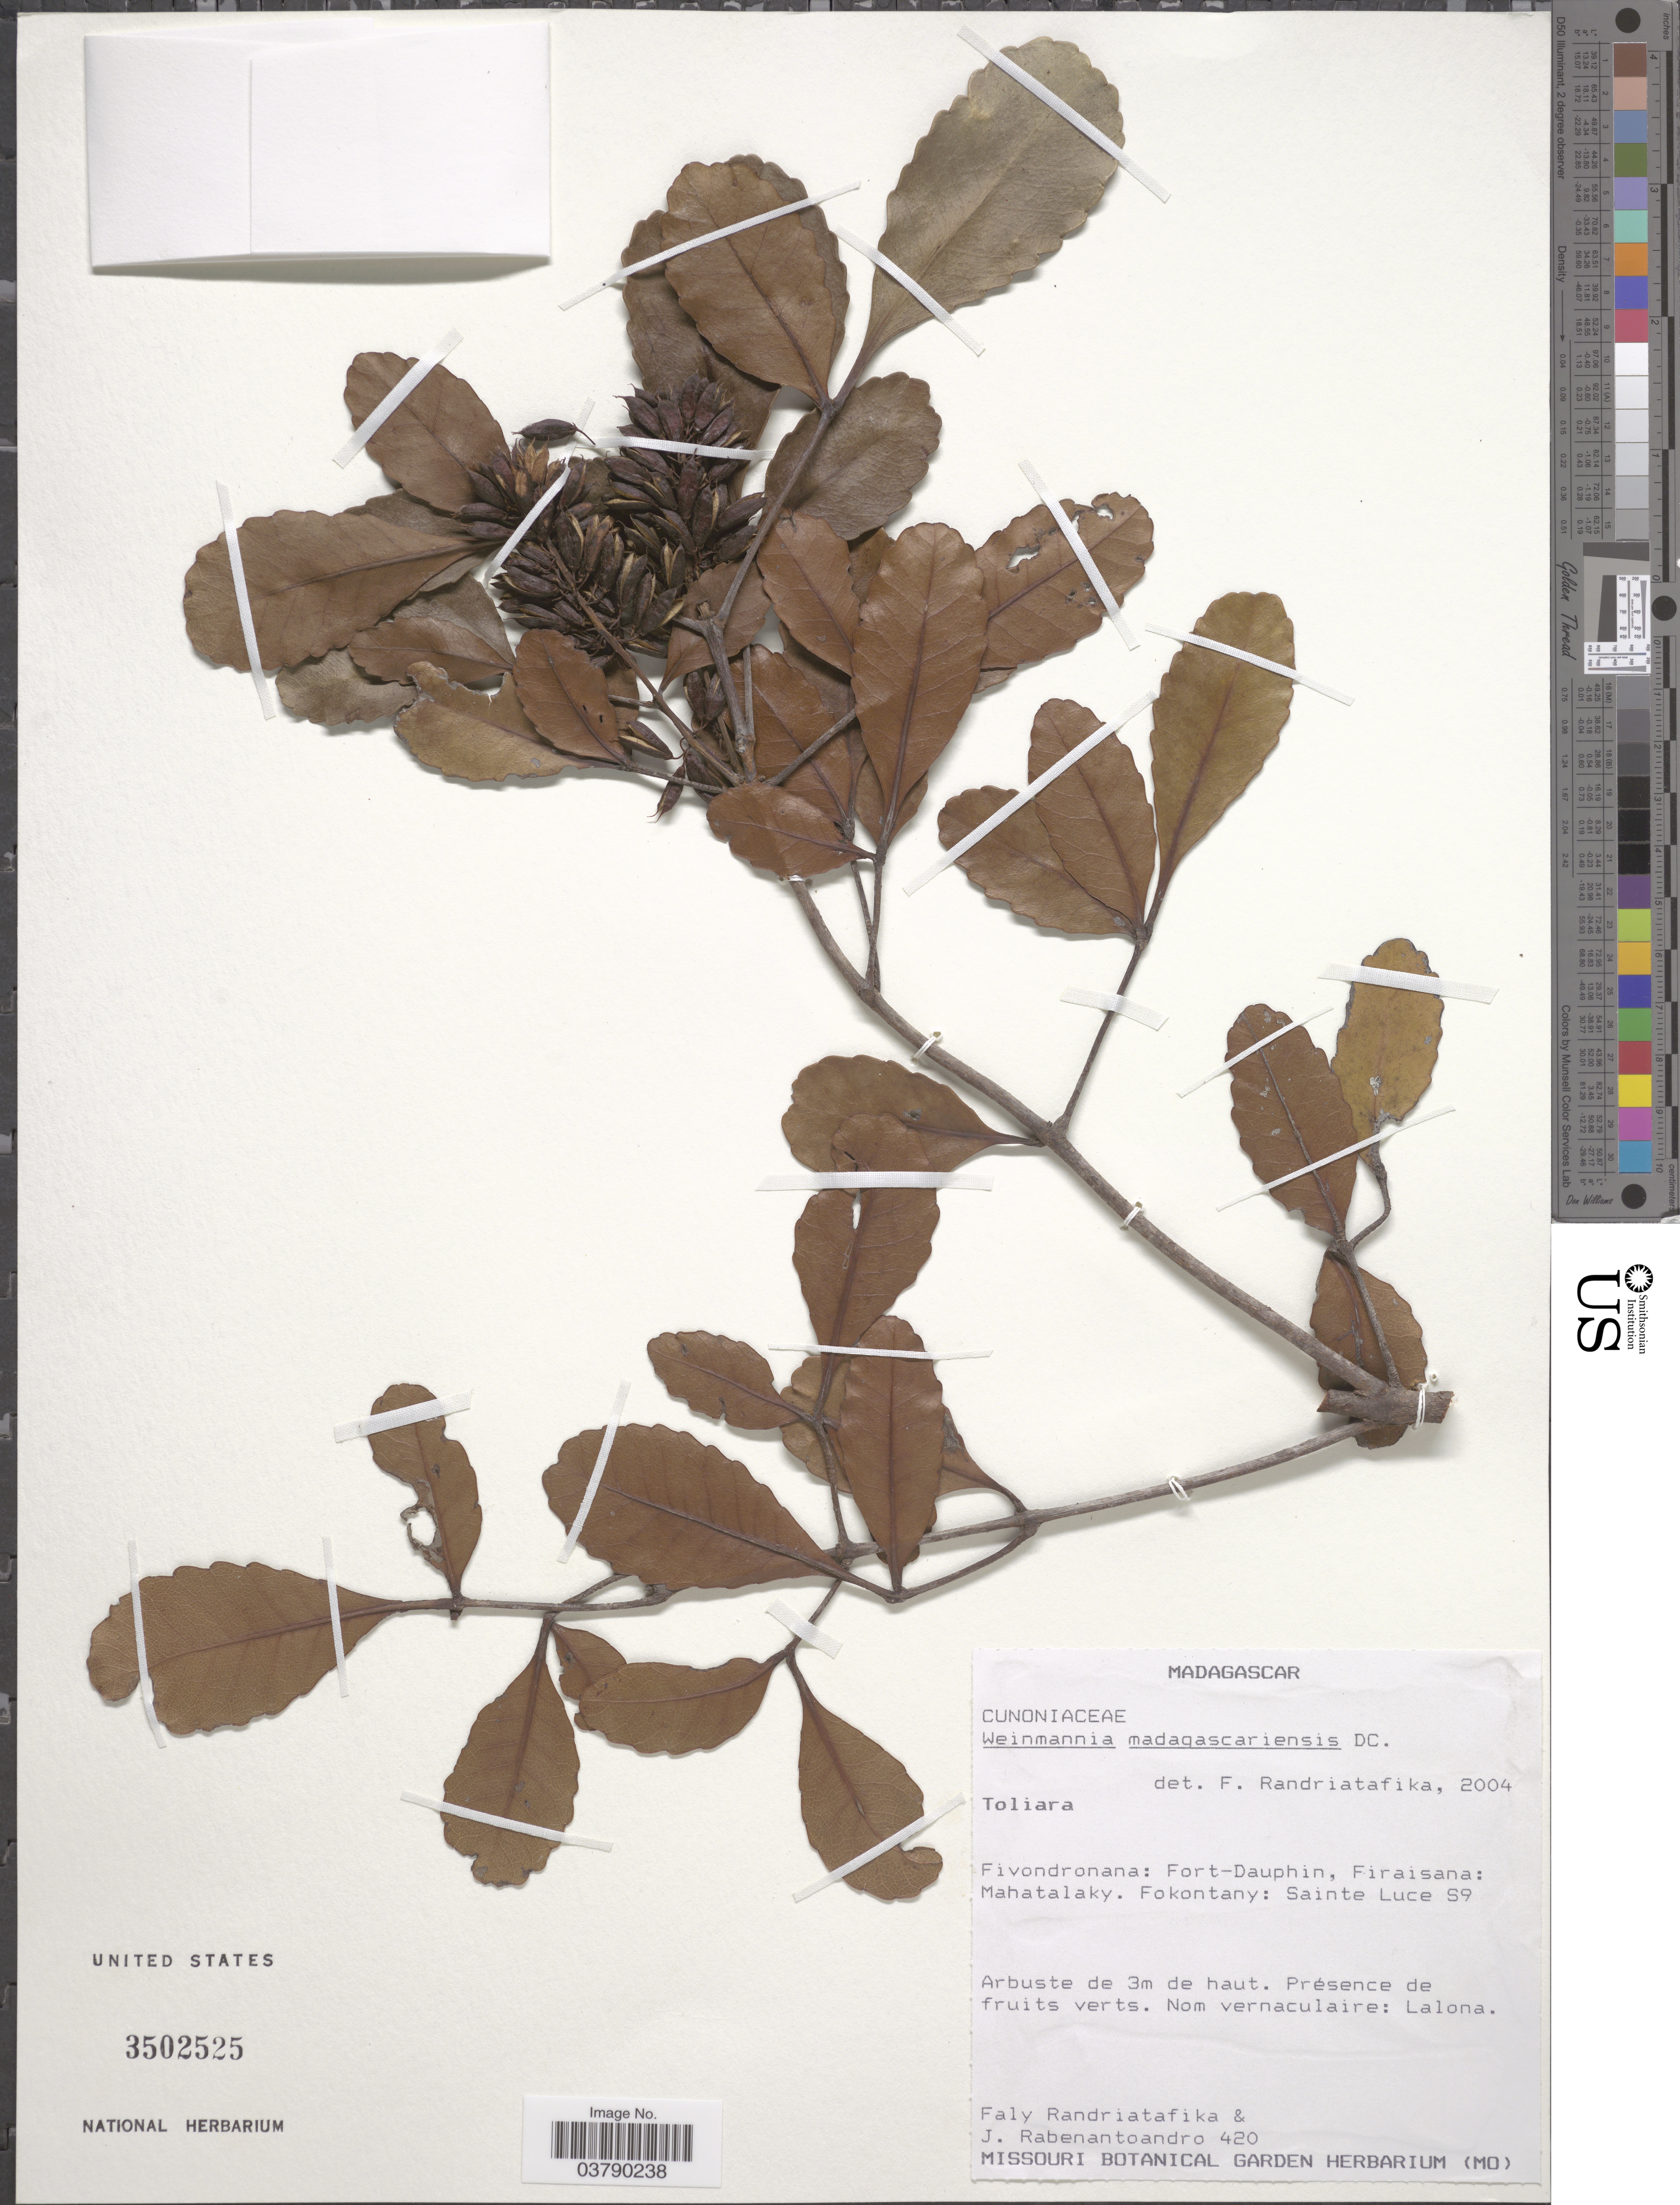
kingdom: Plantae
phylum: Tracheophyta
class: Magnoliopsida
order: Oxalidales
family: Cunoniaceae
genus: Pterophylla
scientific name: Pterophylla madagascariensis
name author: (DC. ex Ser.) J. Bradford & Z.S. Rogers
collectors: F. Randriatafika & J. Rabenantoandro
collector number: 420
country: Madagascar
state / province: Anosy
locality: Fivondronana: Fort-Dauphin, Firaisana: Mahatalaky. Fokontany: Sainte Luce S9.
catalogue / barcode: US 3502525